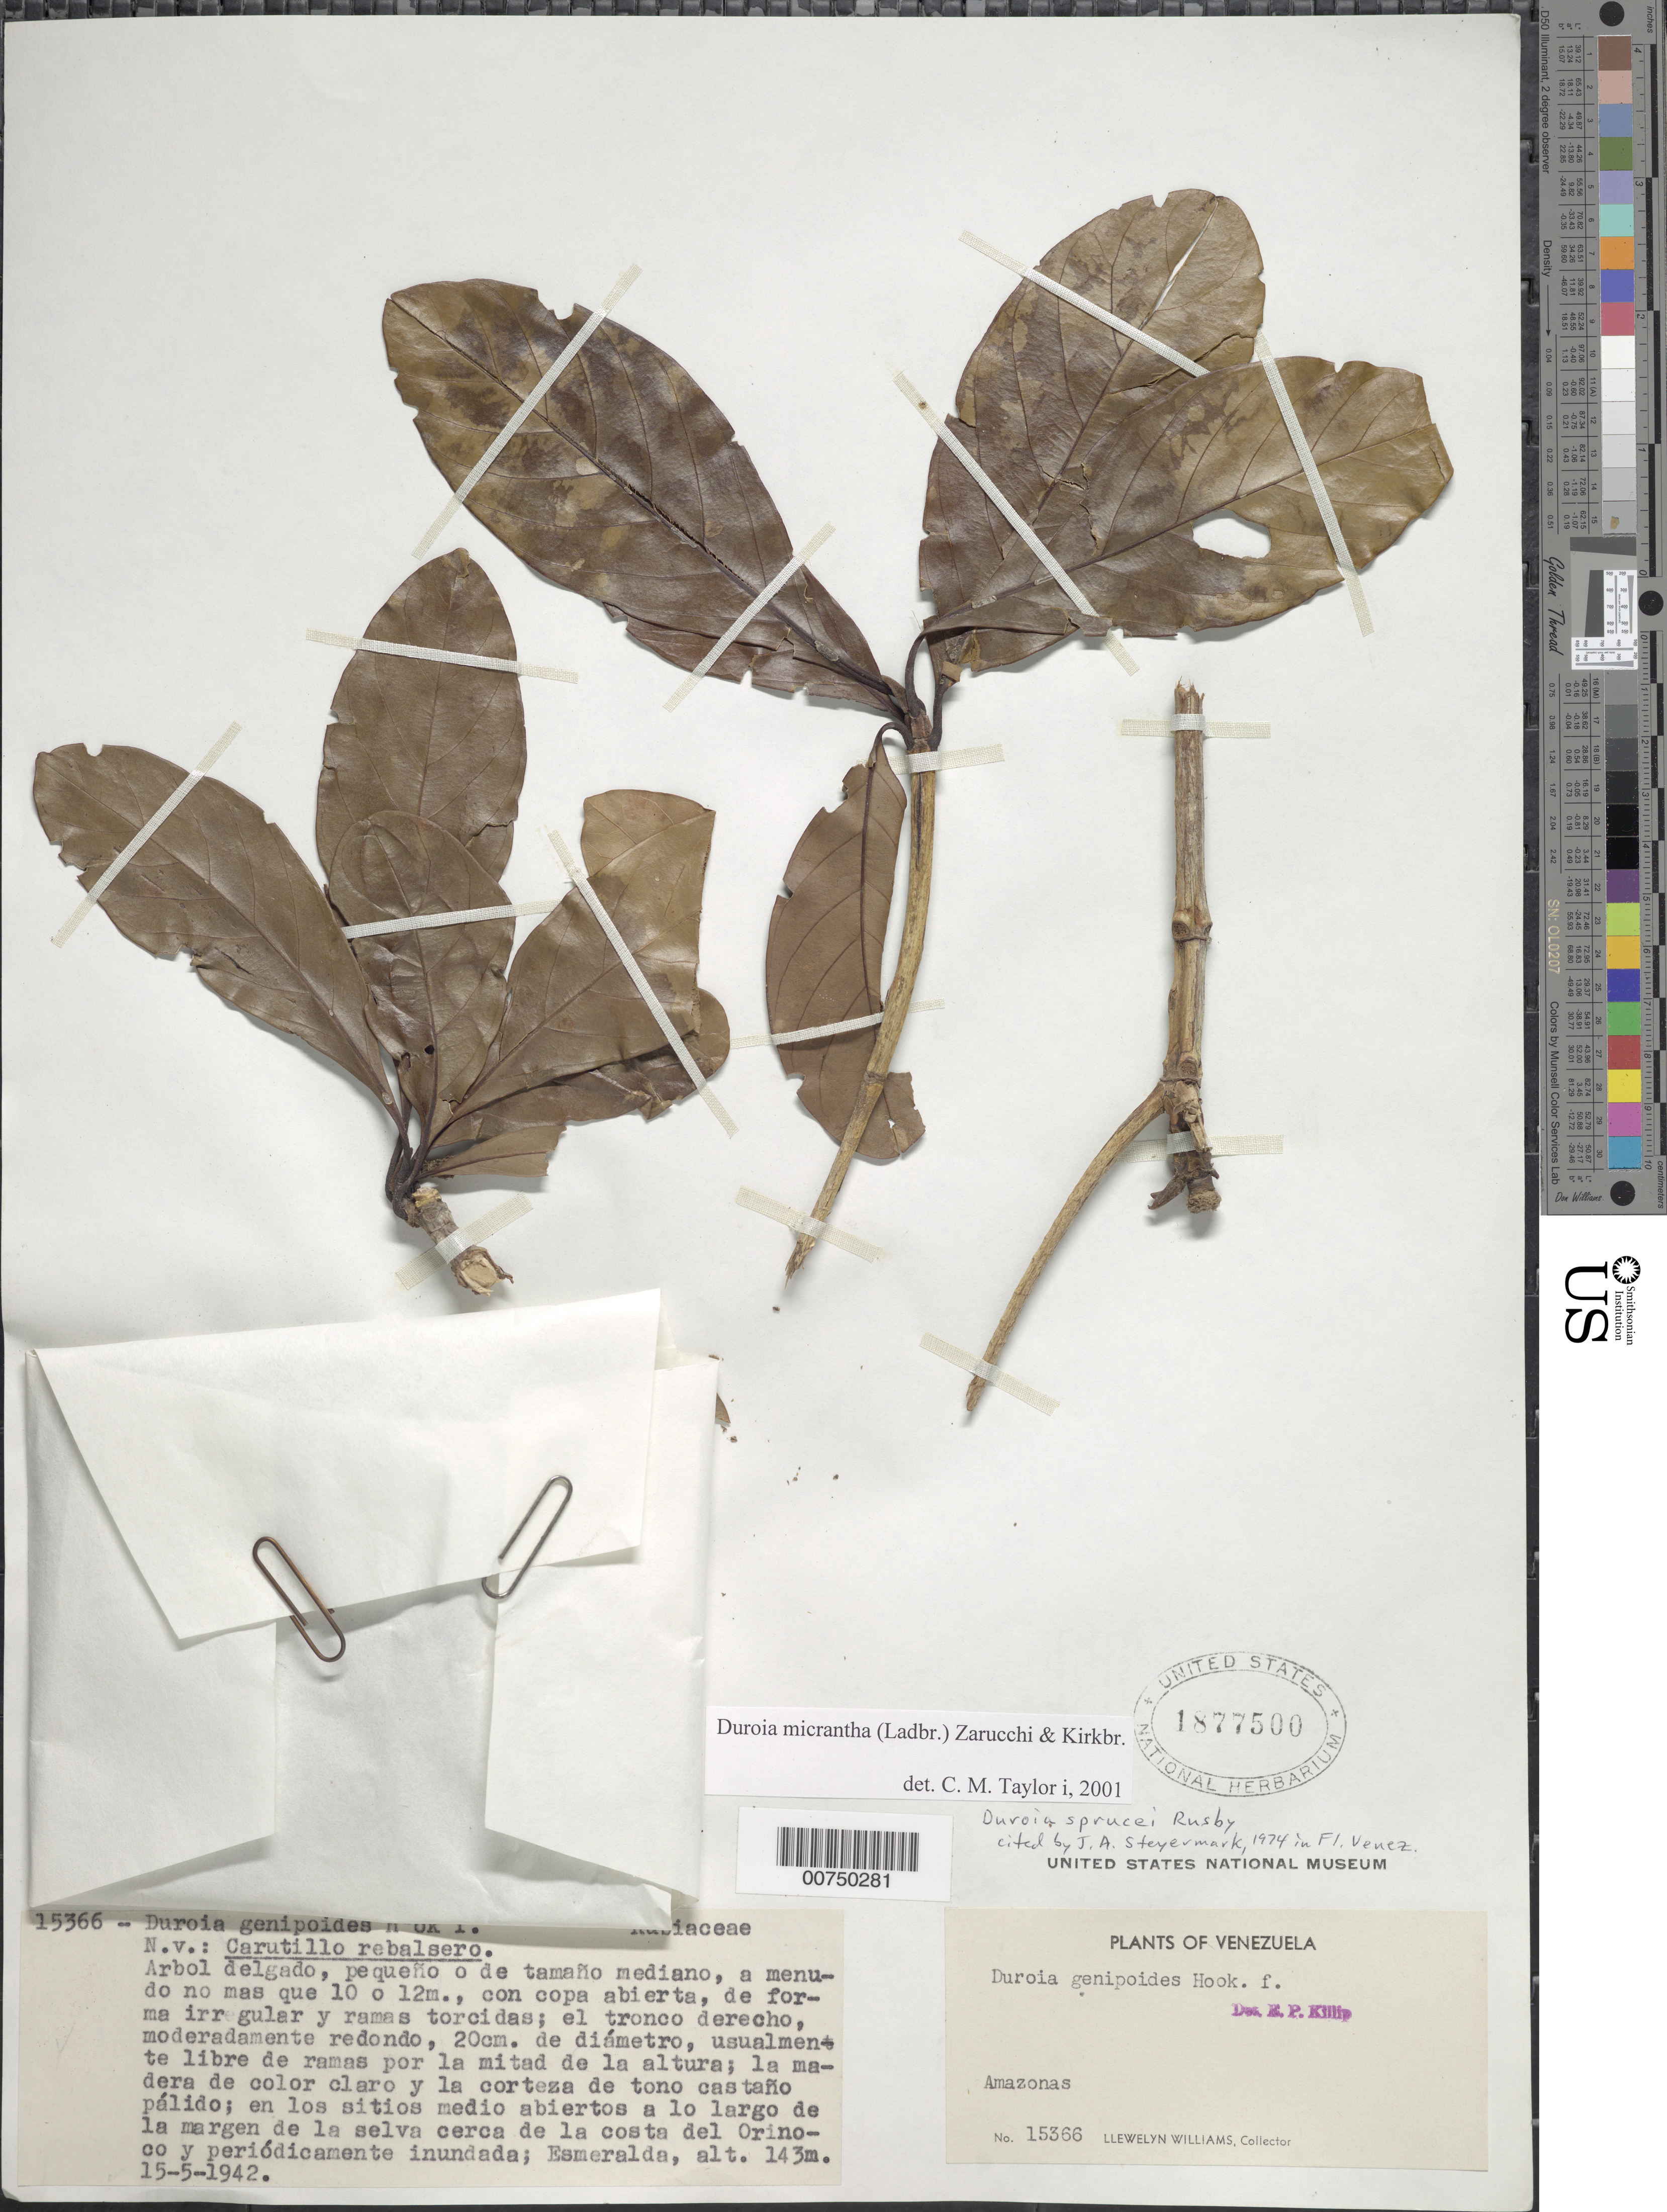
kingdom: Plantae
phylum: Tracheophyta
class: Magnoliopsida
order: Gentianales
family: Rubiaceae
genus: Duroia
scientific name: Duroia micrantha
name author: (Ladbr.) Zarucchi & J.H. Kirkbr.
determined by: Taylor, Charlotte M.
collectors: Ll. Williams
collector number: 15366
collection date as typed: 15-May-42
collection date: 1942-05-15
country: Venezuela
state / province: Amazonas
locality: Esmeralda, Alto Orinoco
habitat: Sitios medio abiertos a lo largo de la margen de la selva cerca de la costa del Orinoco y periodicamente inundado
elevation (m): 143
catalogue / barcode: US 1877500